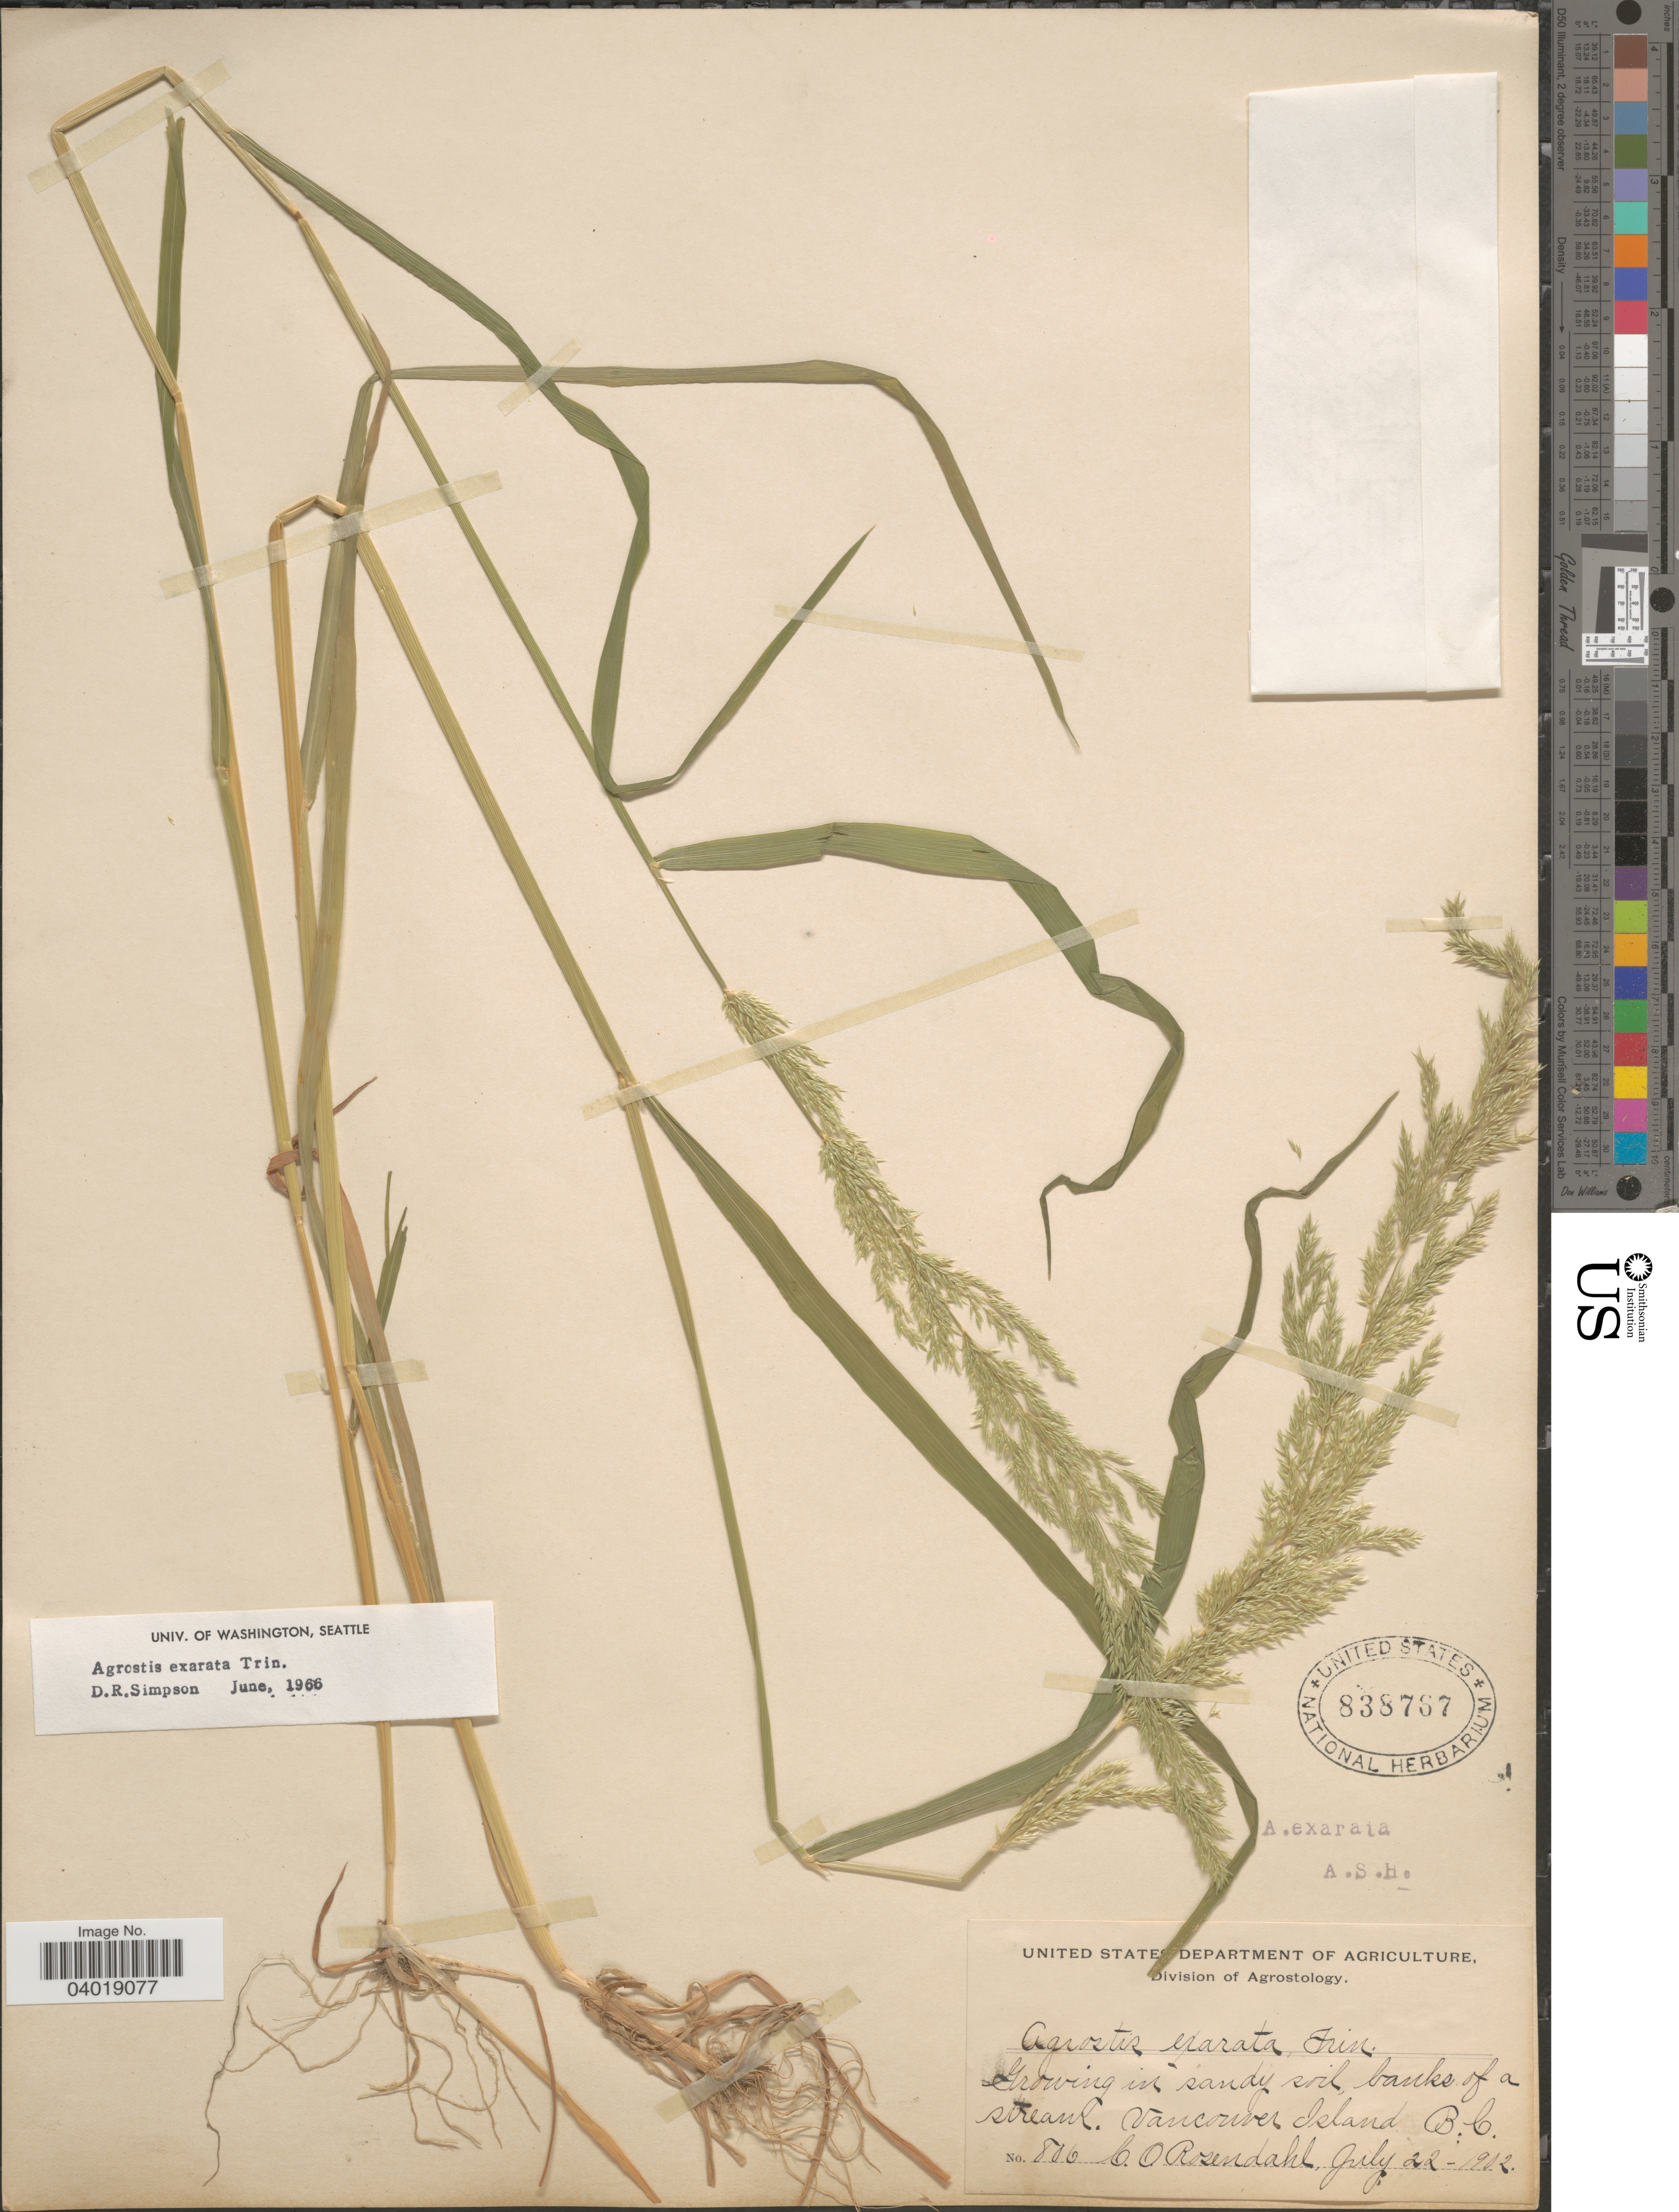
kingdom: Plantae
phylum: Tracheophyta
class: Liliopsida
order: Poales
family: Poaceae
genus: Agrostis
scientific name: Agrostis exarata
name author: Trin.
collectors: C. O. Rosendahl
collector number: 806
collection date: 1902-07-22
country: Canada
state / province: British Columbia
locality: Vancouver Island.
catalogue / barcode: US 838767